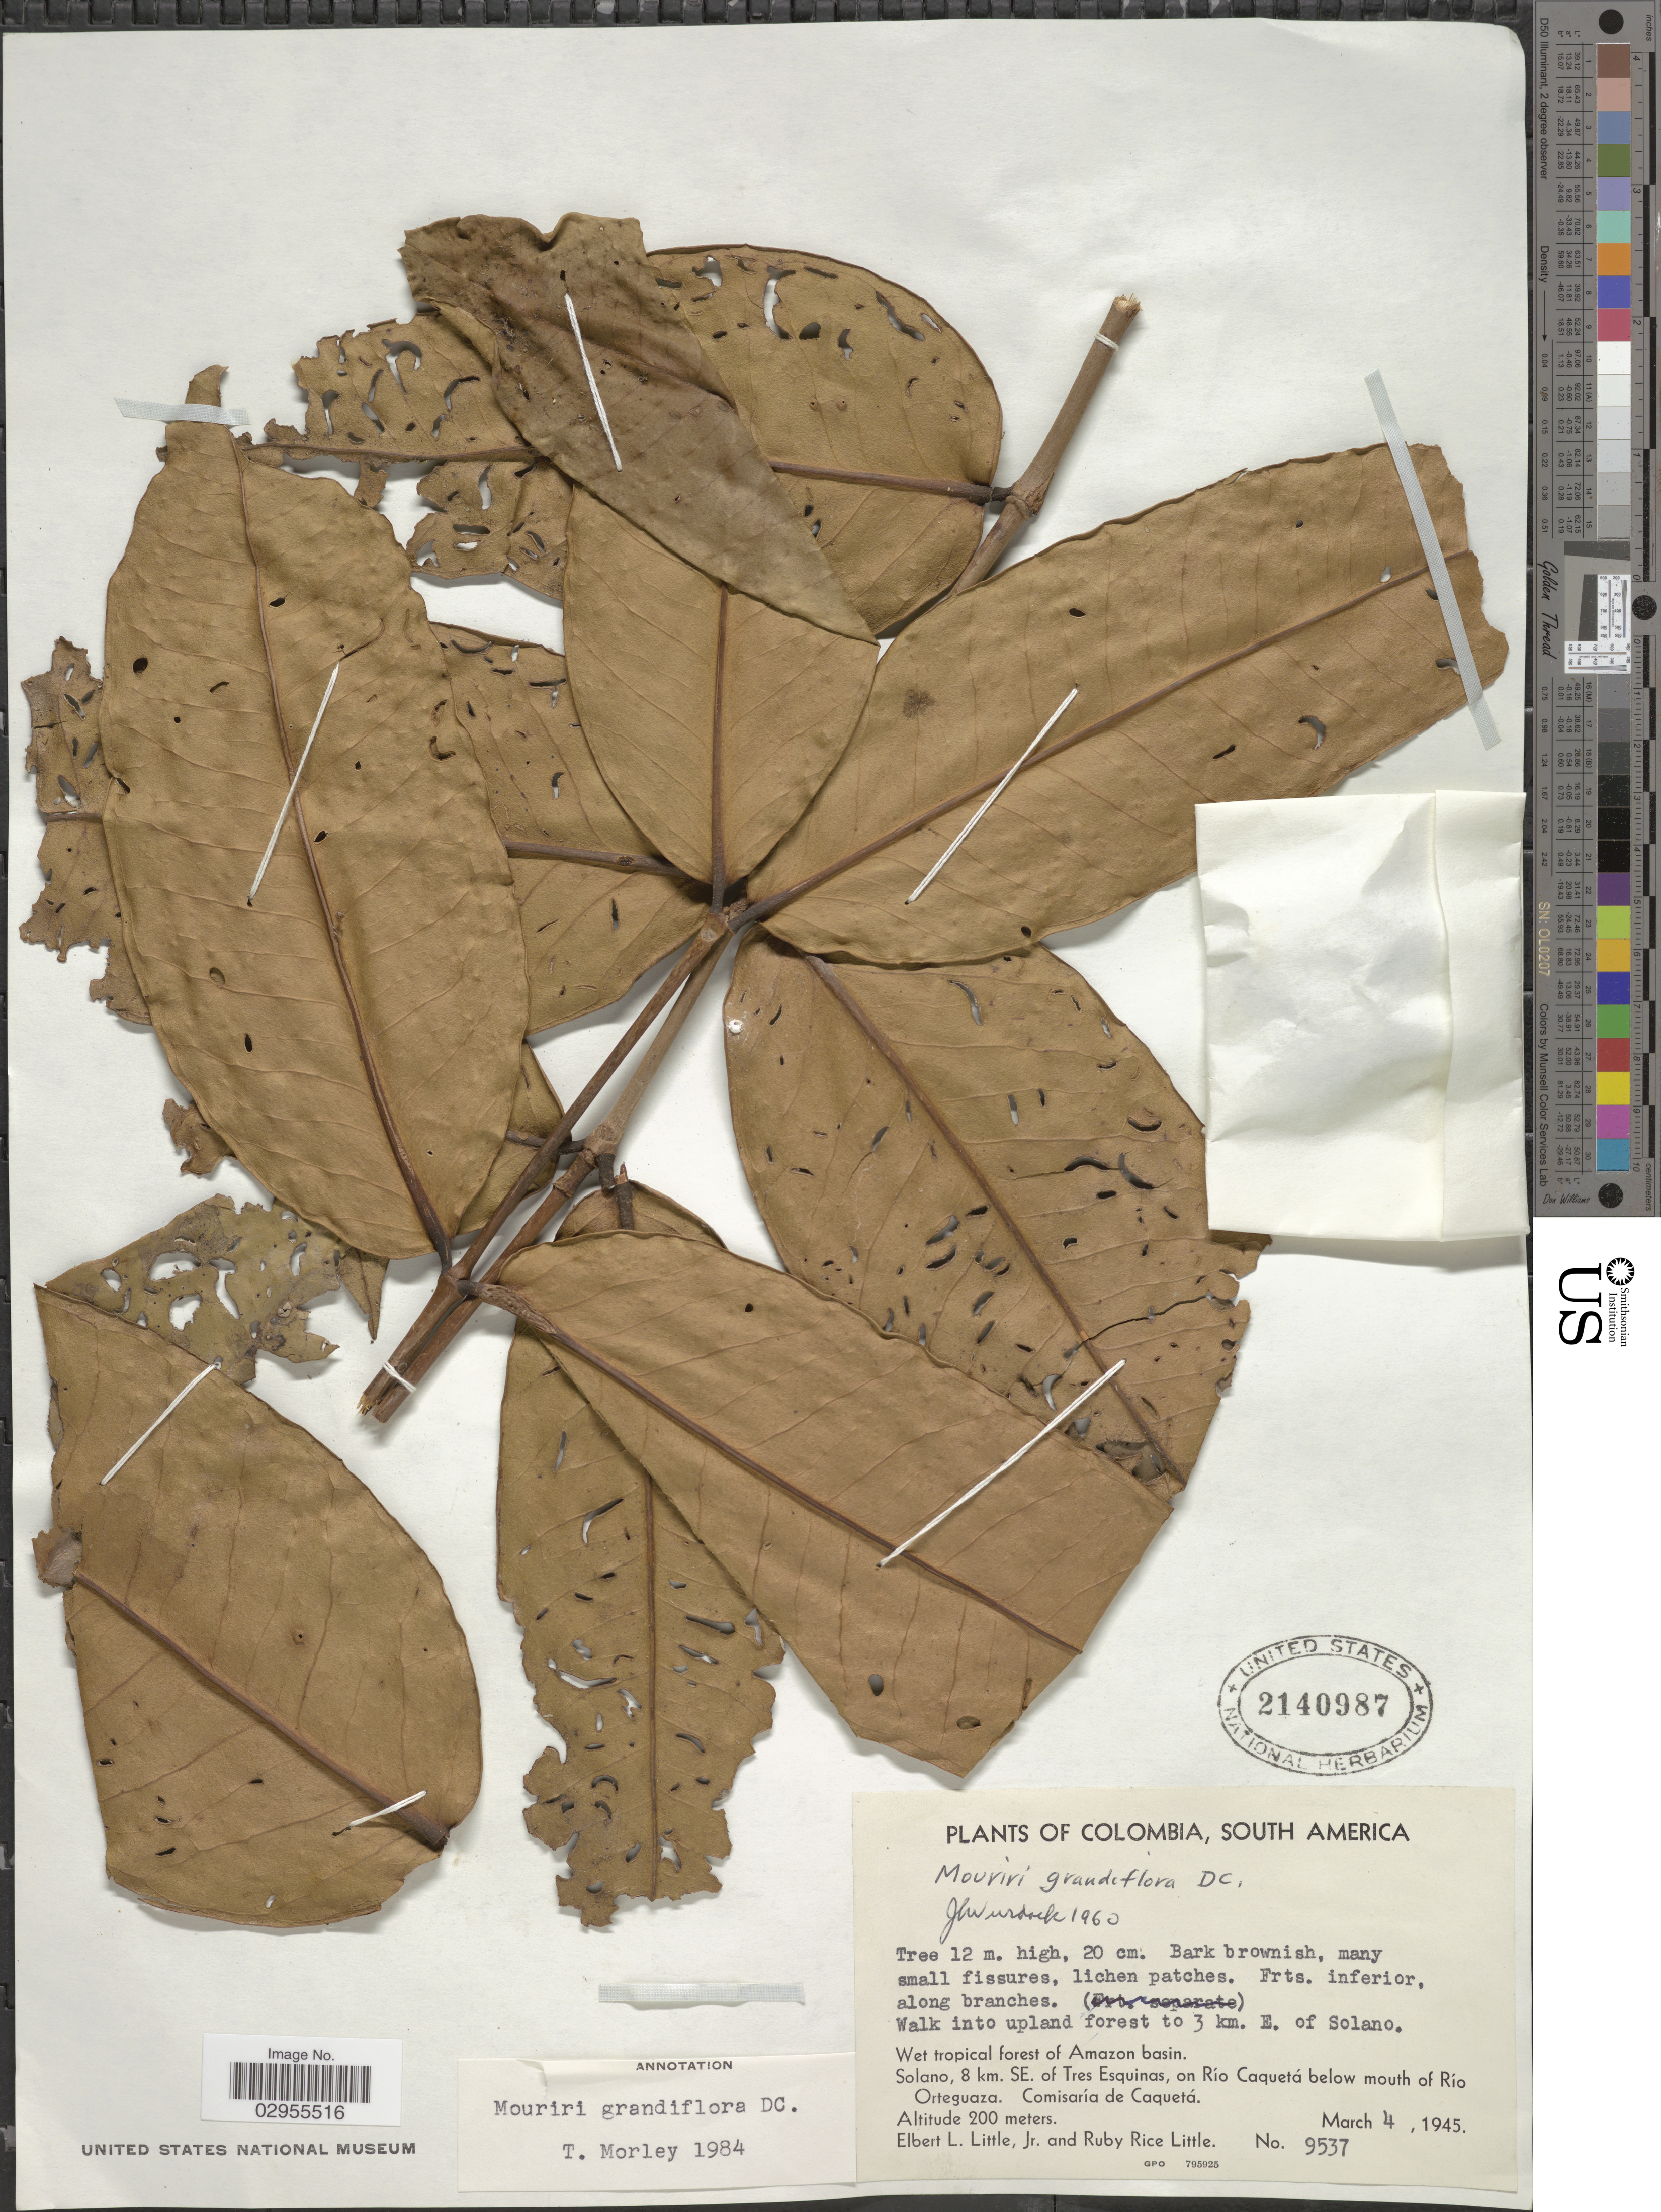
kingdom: Plantae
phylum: Tracheophyta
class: Magnoliopsida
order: Myrtales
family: Melastomataceae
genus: Mouriri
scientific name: Mouriri grandiflora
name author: DC.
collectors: E. L. Little & R. R. Little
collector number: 9537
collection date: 1945-03-04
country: Colombia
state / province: Caquetá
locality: Walk into upland forest to 3 km. E. of Solano. Wet tropical forest of Amazon basin. Solano, 8 km. SE. of Tres Esquinas, on Río Caquetá below mouth of Río Orteguaza. Comisaría de Caquetá.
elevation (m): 200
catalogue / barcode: US 2140987